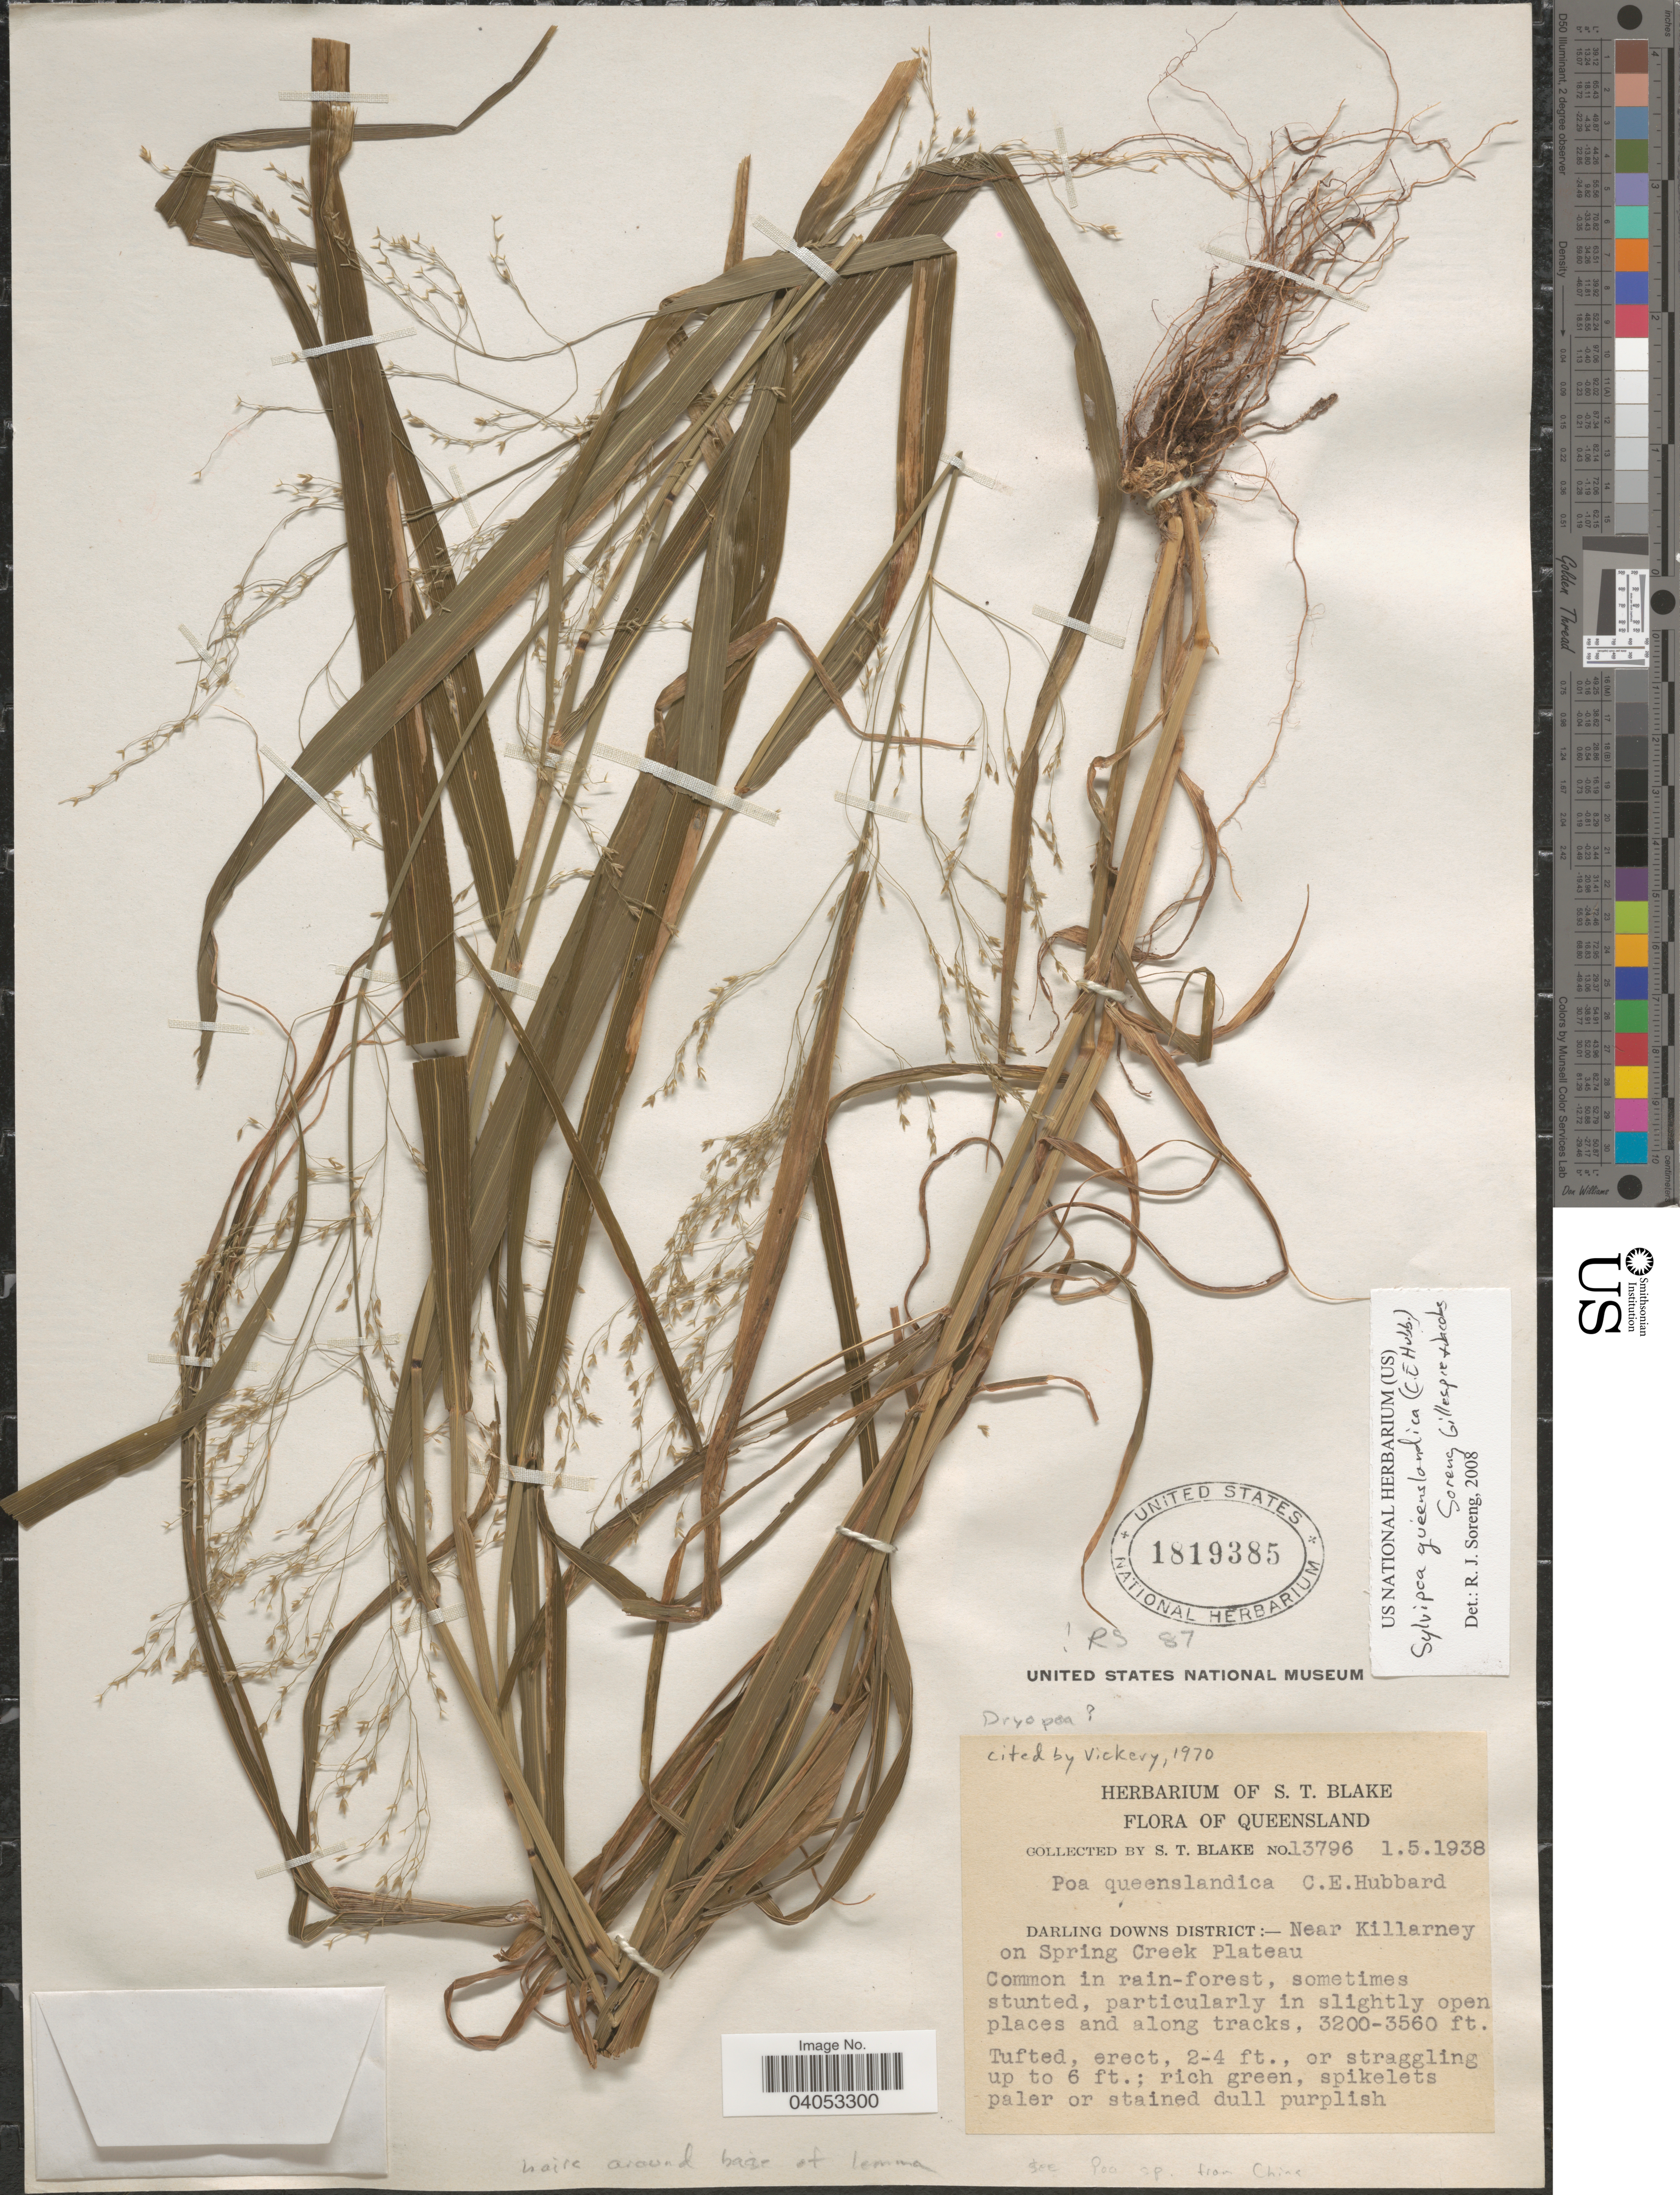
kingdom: Plantae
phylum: Tracheophyta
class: Liliopsida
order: Poales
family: Poaceae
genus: Sylvipoa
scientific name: Sylvipoa queenslandica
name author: (C. E. Hubb.) Soreng et al.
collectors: S. T. Blake & C. E. Hubbard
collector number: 13796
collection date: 1938-05-01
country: Australia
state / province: Queensland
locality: Darling Downs District: - Near Killarney on Spring Creek Plateau.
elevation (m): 975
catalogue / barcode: US 1819385